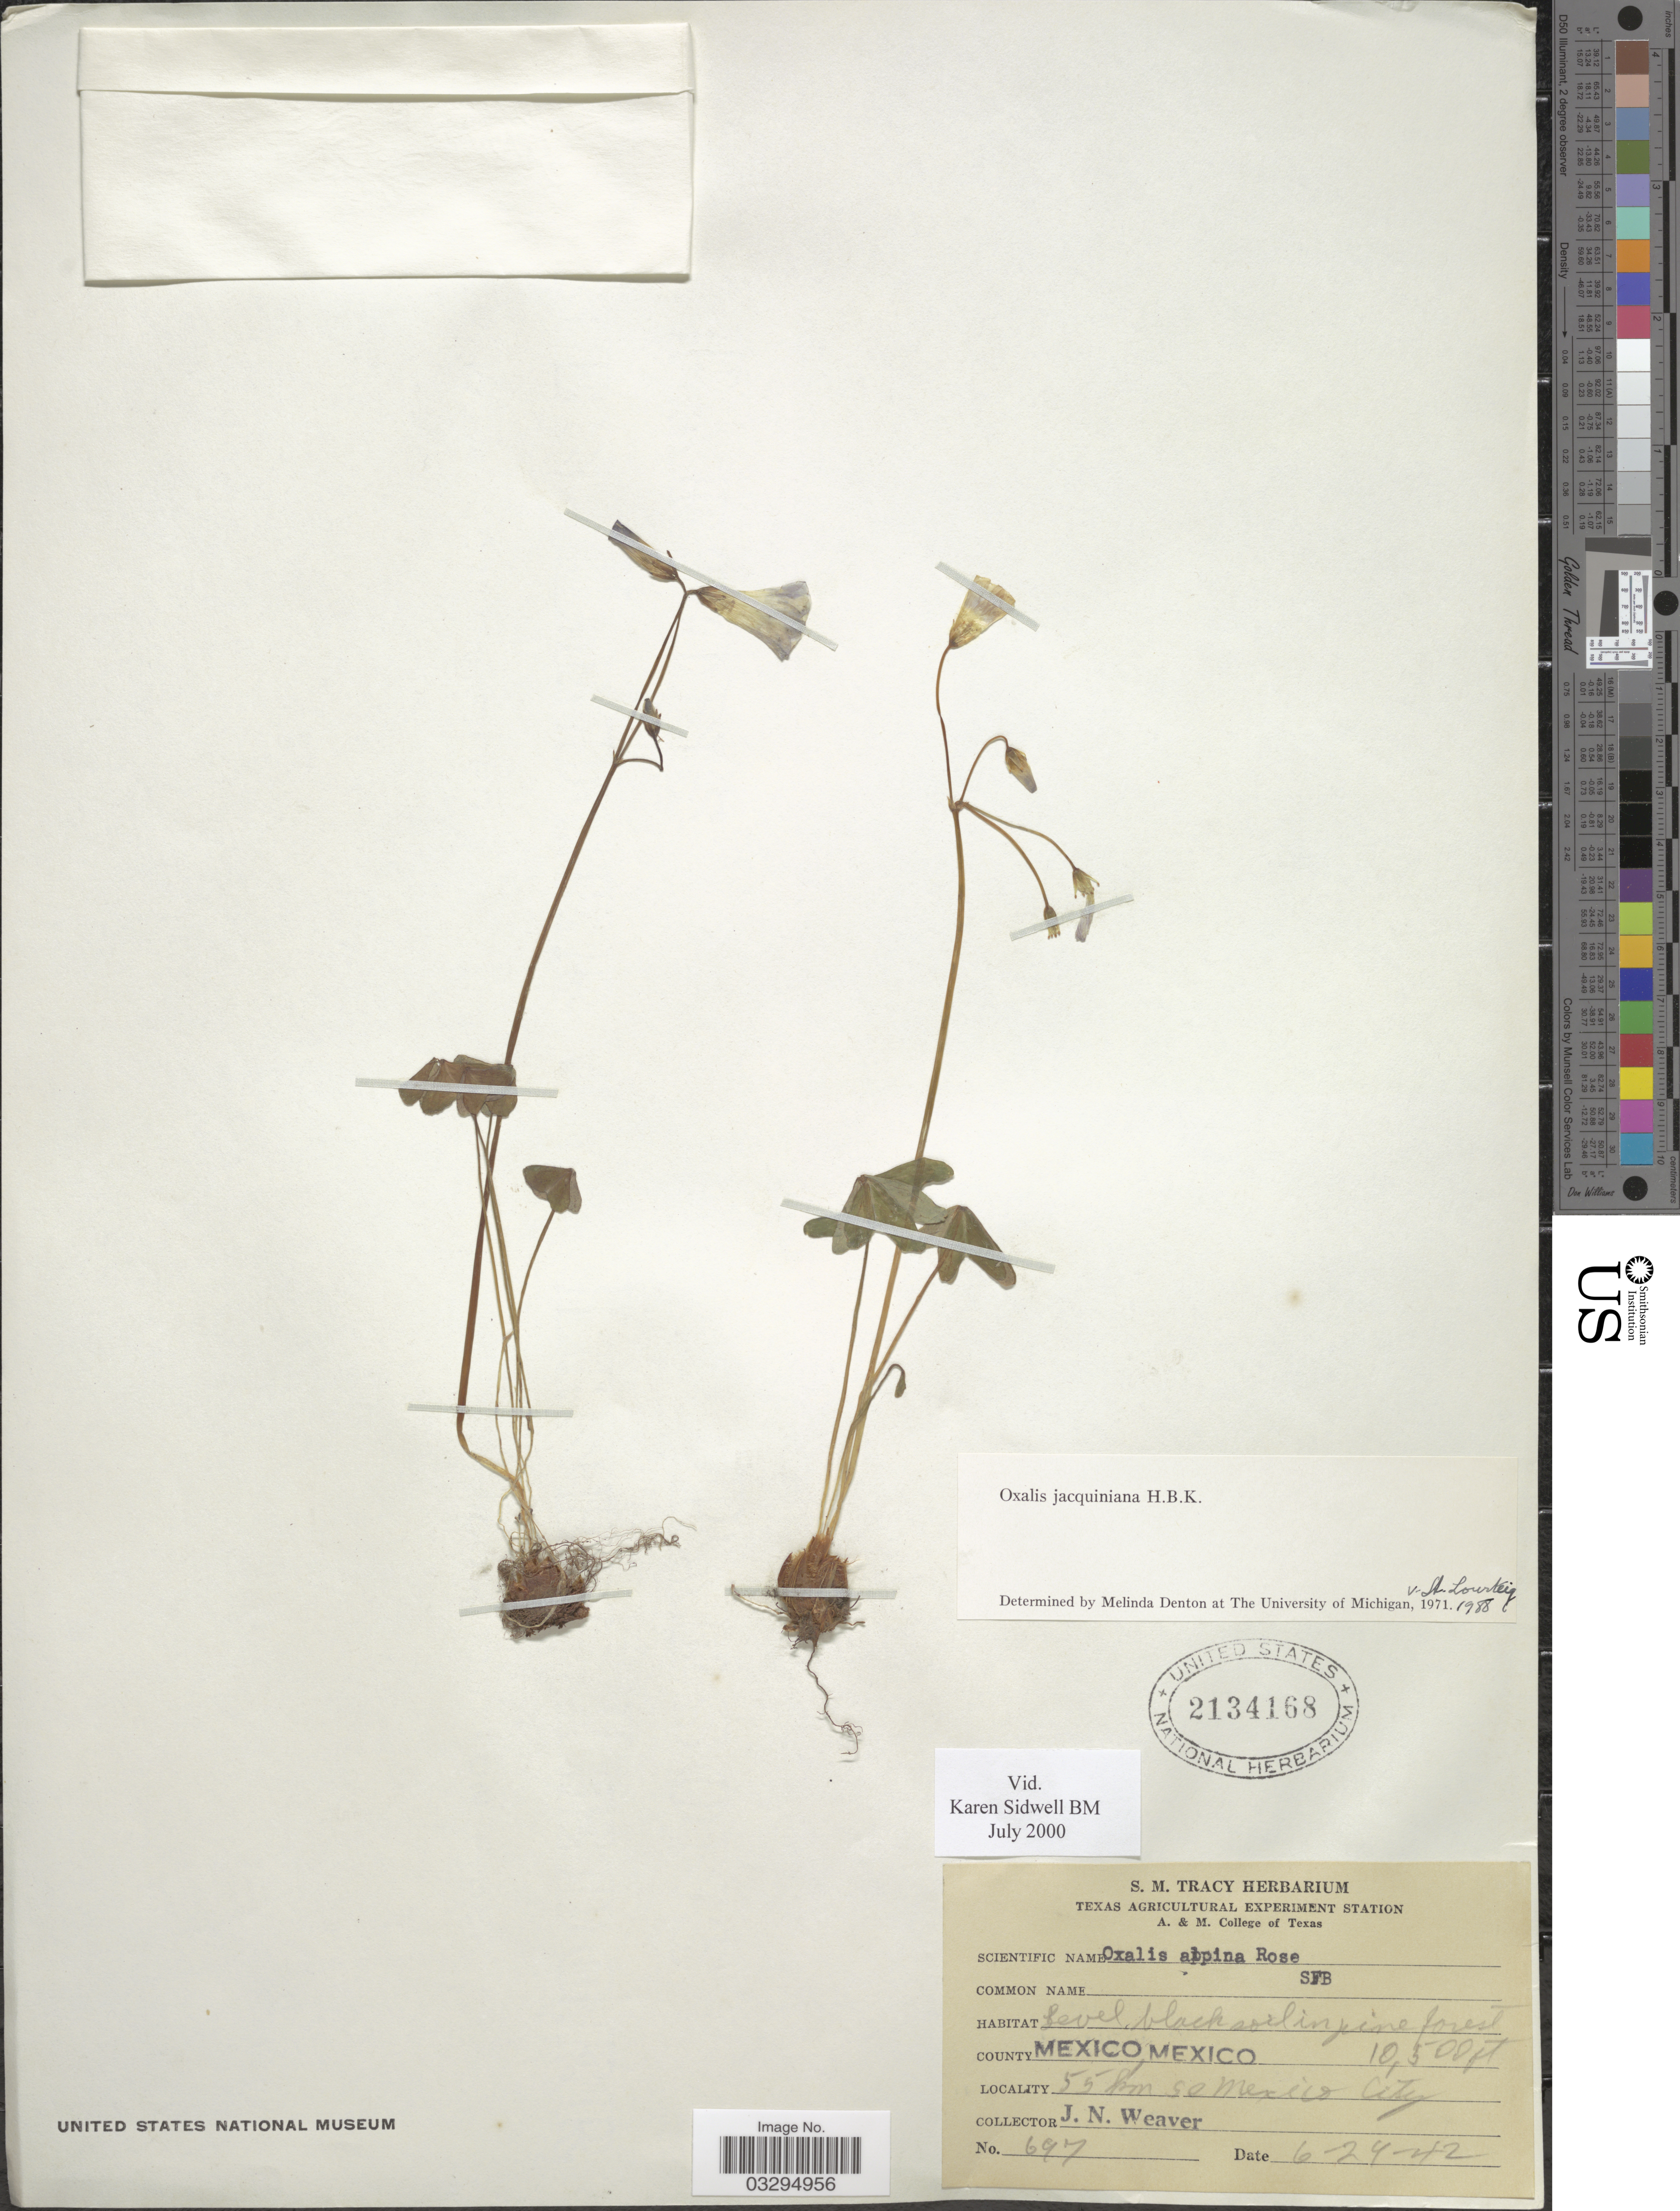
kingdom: Plantae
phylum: Tracheophyta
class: Magnoliopsida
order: Oxalidales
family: Oxalidaceae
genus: Oxalis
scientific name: Oxalis jacquiniana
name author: Kunth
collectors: J. N. Weaver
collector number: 697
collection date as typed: Transcribed d/m/y: 24/6/42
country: Mexico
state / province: México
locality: County Mexico. 55 km so Mexico City.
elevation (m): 3200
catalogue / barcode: US 2134168